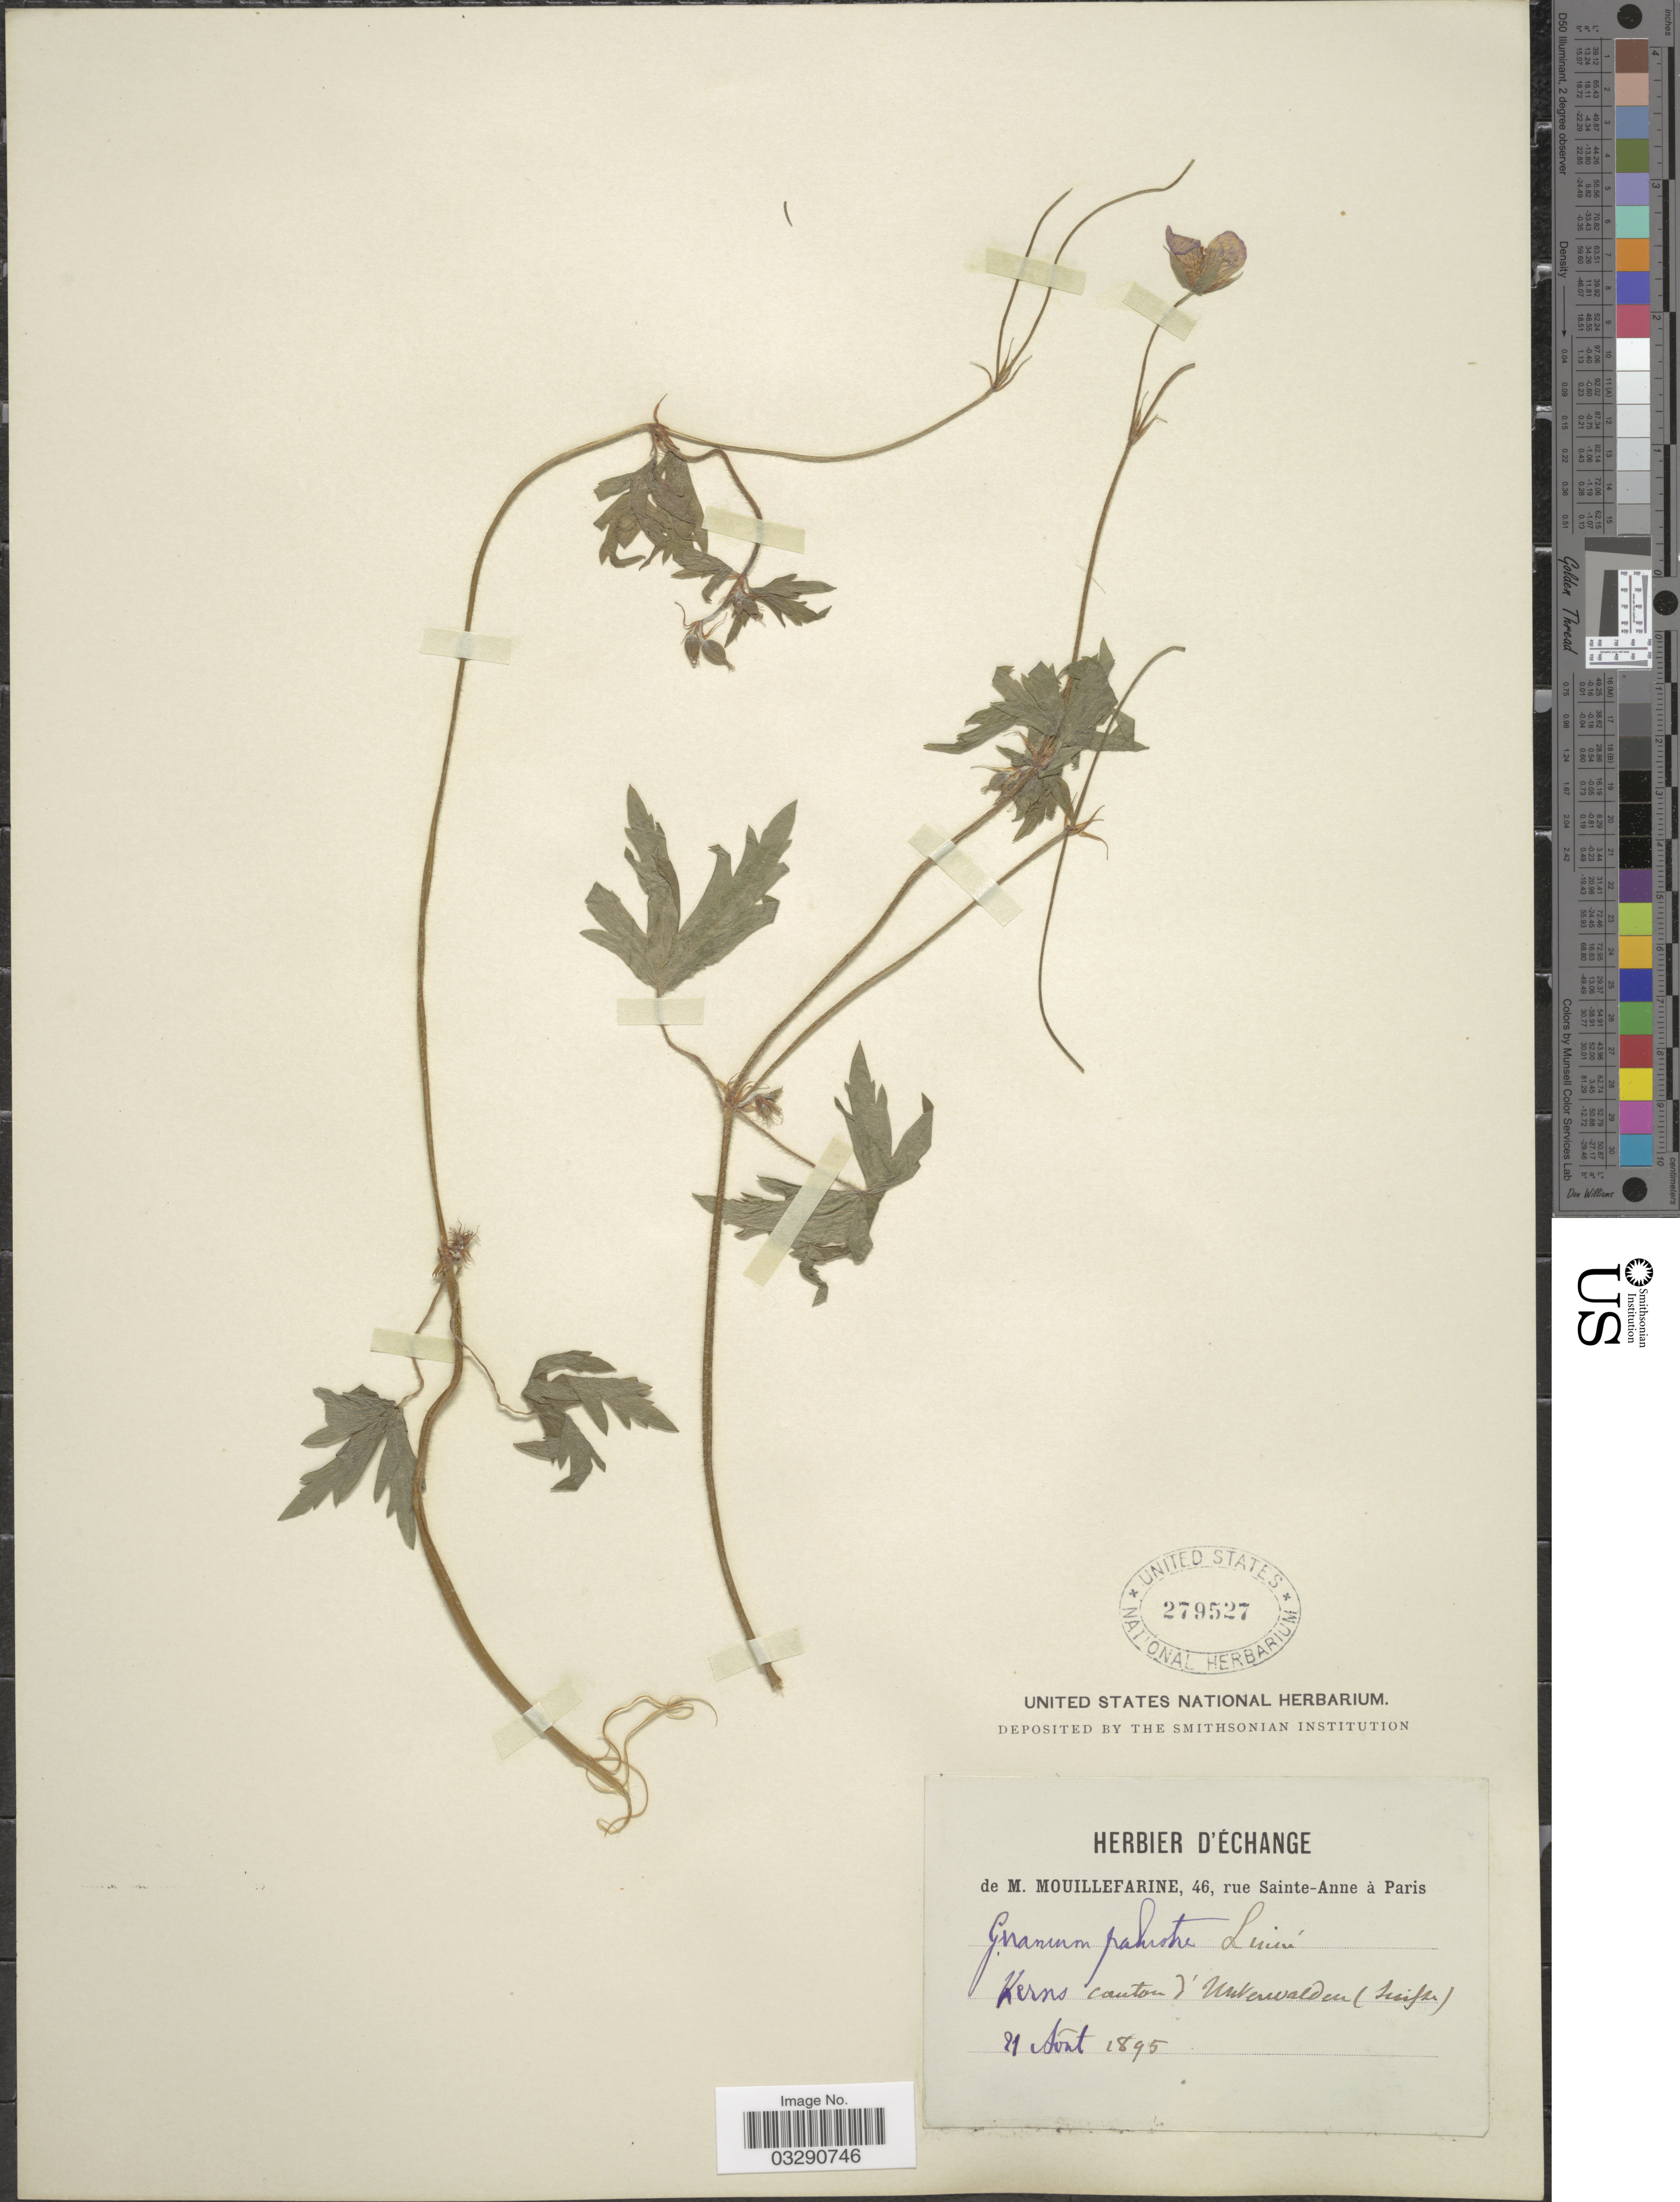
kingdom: Plantae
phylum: Tracheophyta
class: Magnoliopsida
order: Geraniales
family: Geraniaceae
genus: Geranium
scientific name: Geranium palustre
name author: L.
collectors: M. Mouillefarine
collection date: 1895-08-21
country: Switzerland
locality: Kerns canton d' Unterwalden (Suisse).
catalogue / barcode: US 279527